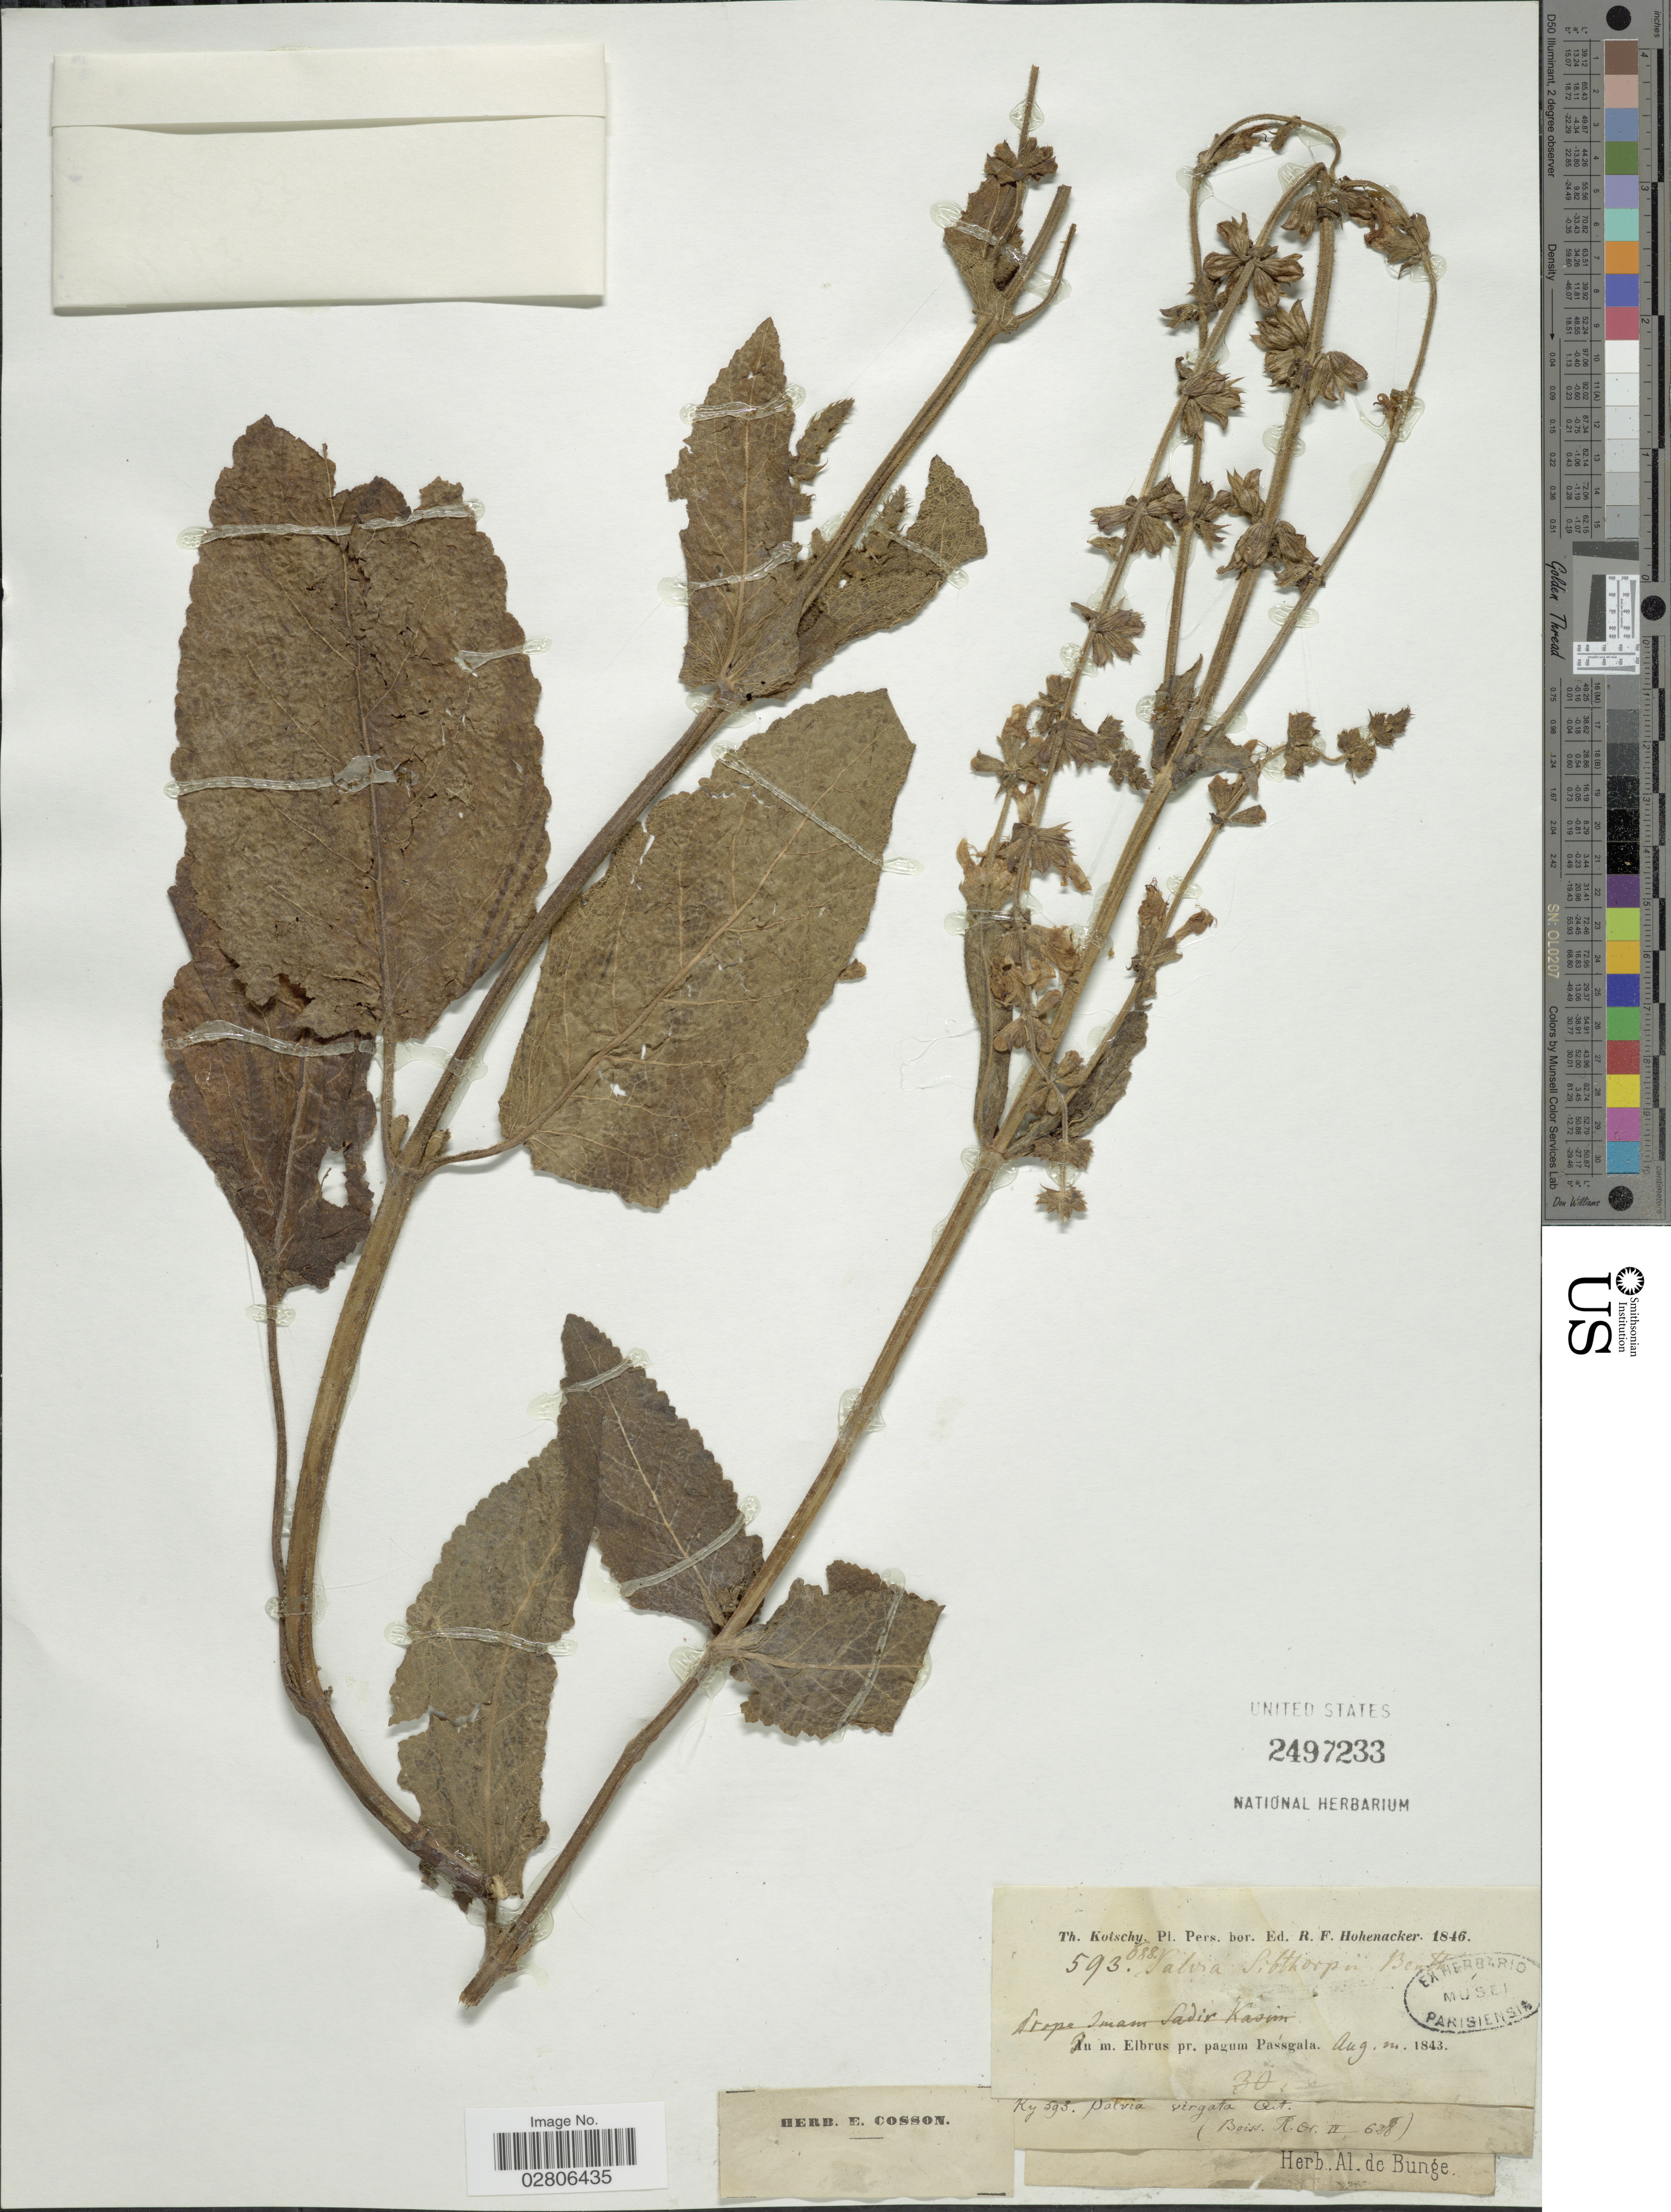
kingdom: Plantae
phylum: Tracheophyta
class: Magnoliopsida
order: Lamiales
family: Lamiaceae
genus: Salvia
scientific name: Salvia virgata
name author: Jacq.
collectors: K. G. Kotschy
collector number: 593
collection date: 1843-08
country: Iran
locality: Pers. bor. In m. Elbrus pr. pagum Passgala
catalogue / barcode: US 2497233